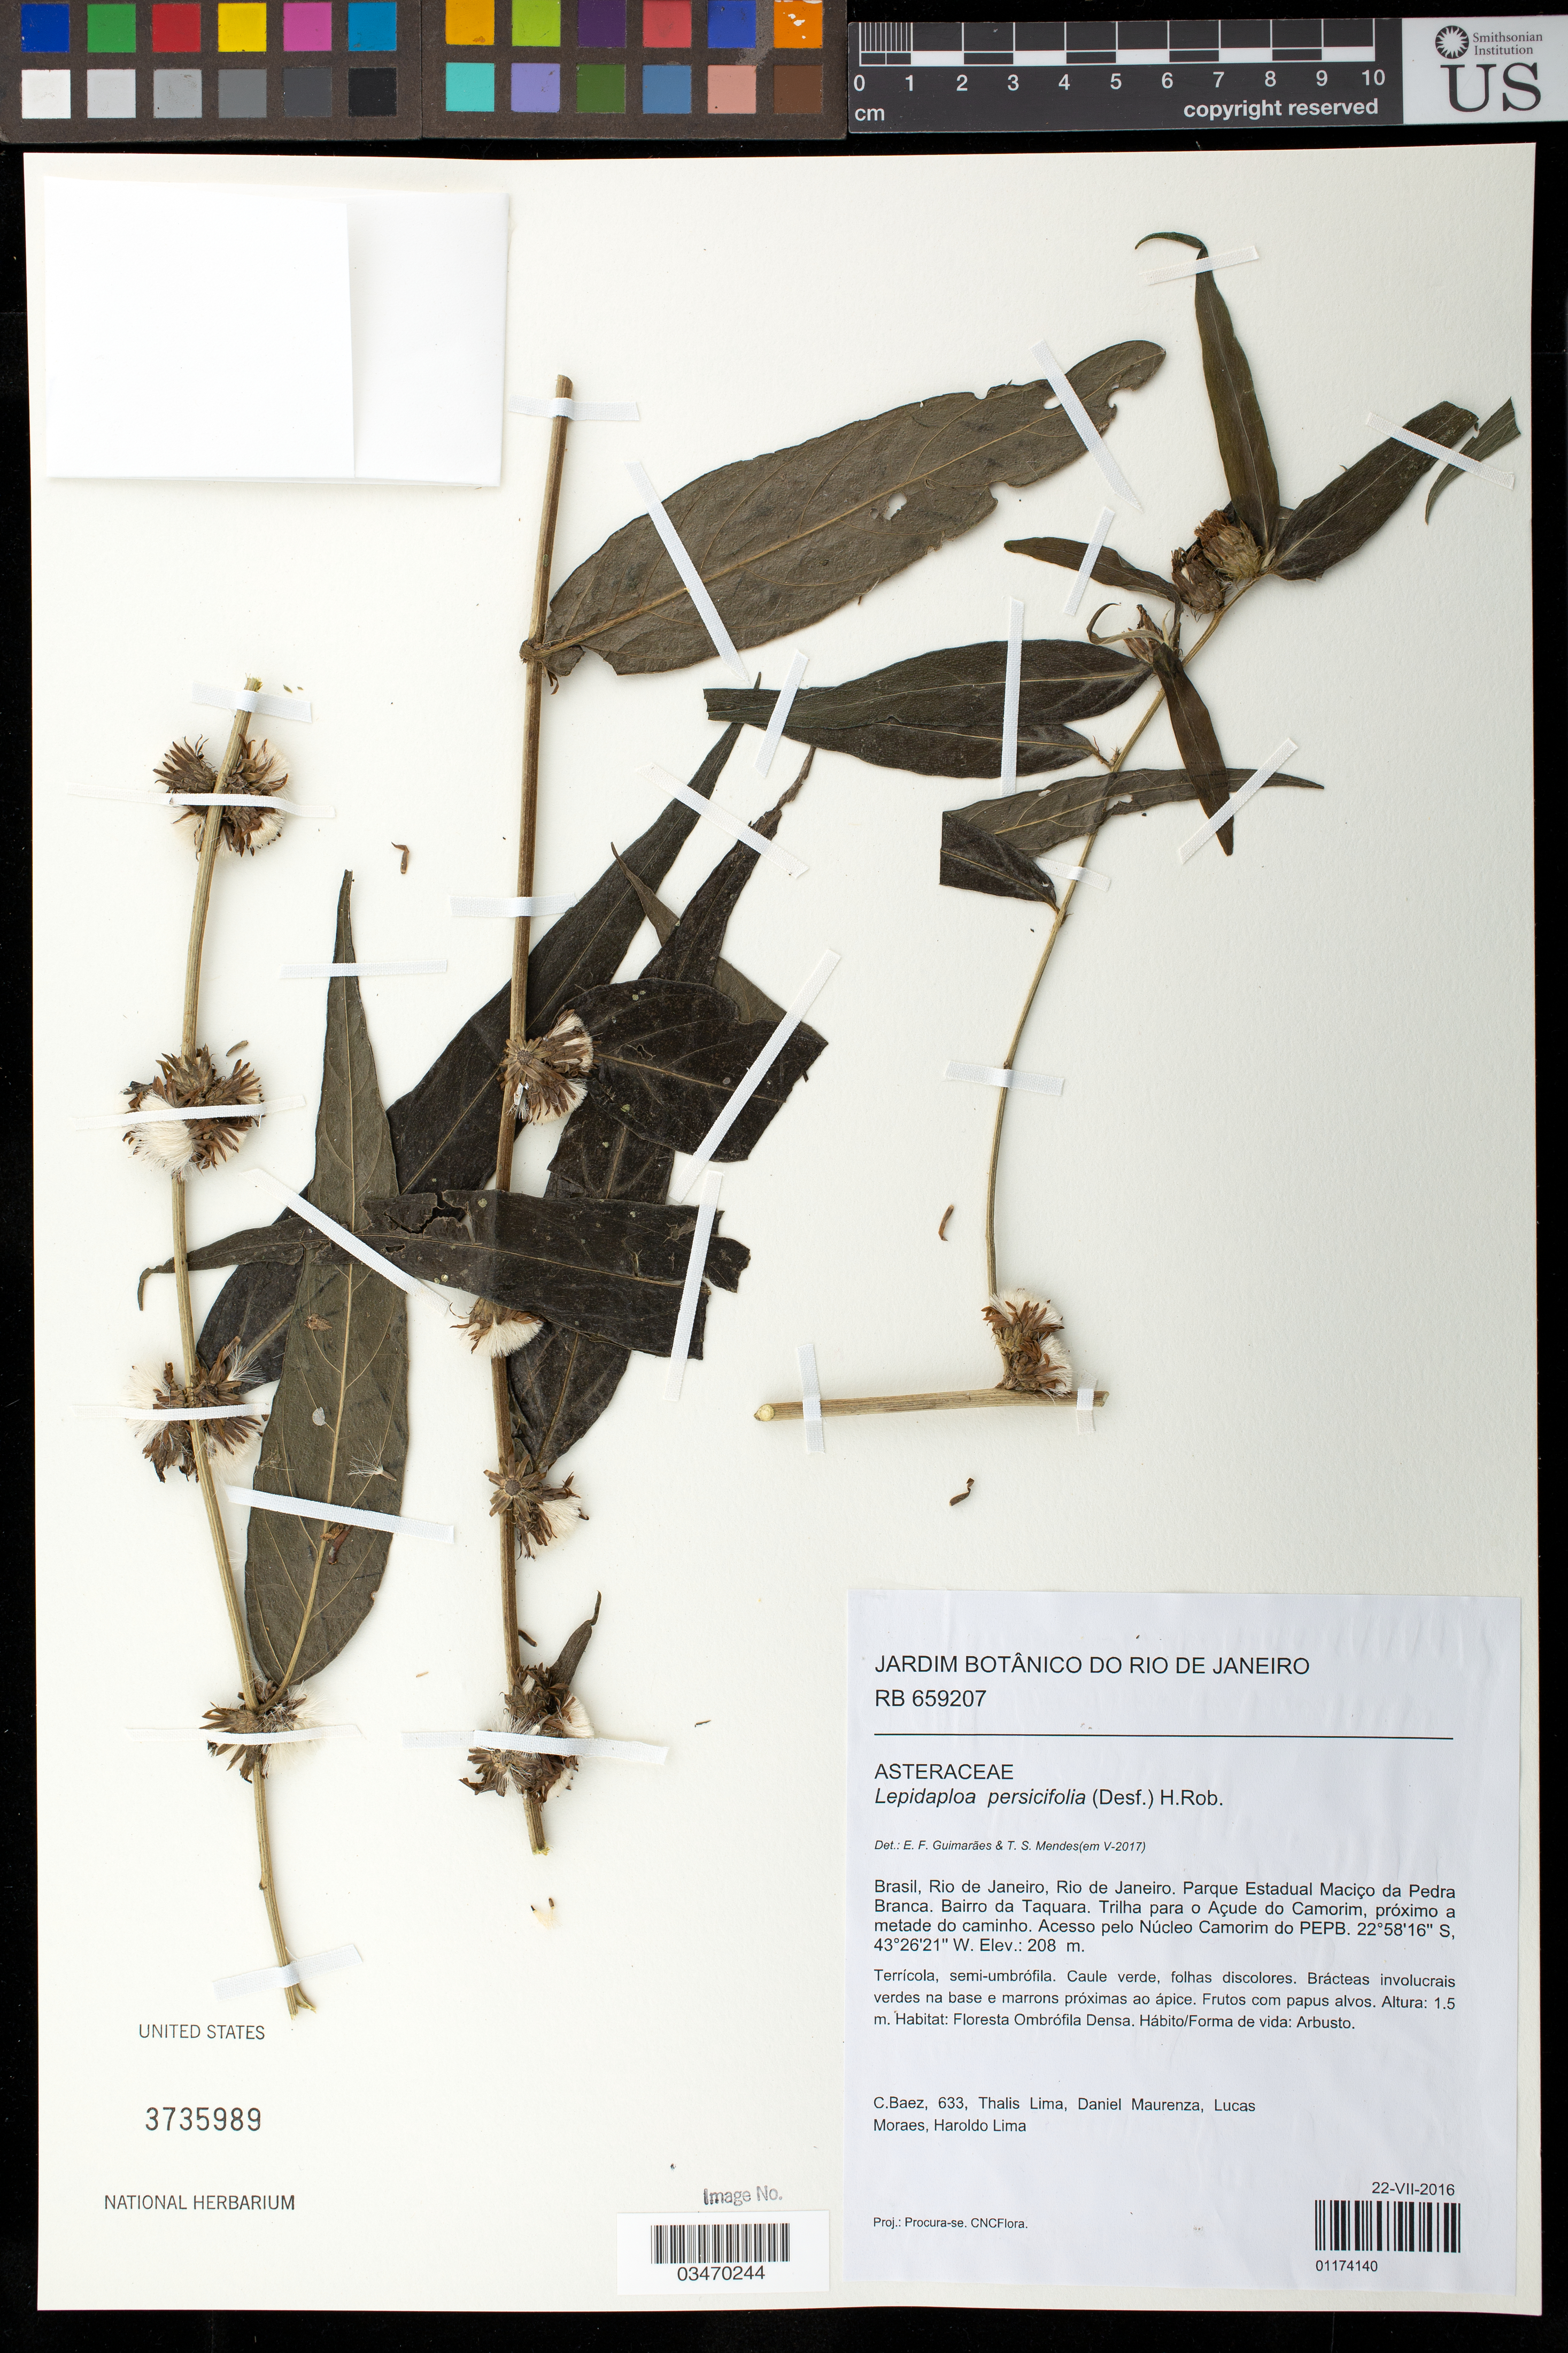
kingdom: Plantae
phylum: Tracheophyta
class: Magnoliopsida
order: Asterales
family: Asteraceae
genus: Lepidaploa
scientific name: Lepidaploa persicifolia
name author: (Desf.) H. Rob.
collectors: C. Baez, T. Lima, D. Maurenza, L. Moraes & H. C. Lima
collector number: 633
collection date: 2016-07-22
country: Brazil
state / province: Rio de Janeiro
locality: Rio de Janeiro, Parque Estadual Maciço da Pedra Branca. Bairro da Taquara. Entorno da Represa do Camorim.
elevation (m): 420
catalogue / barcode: US 3735989